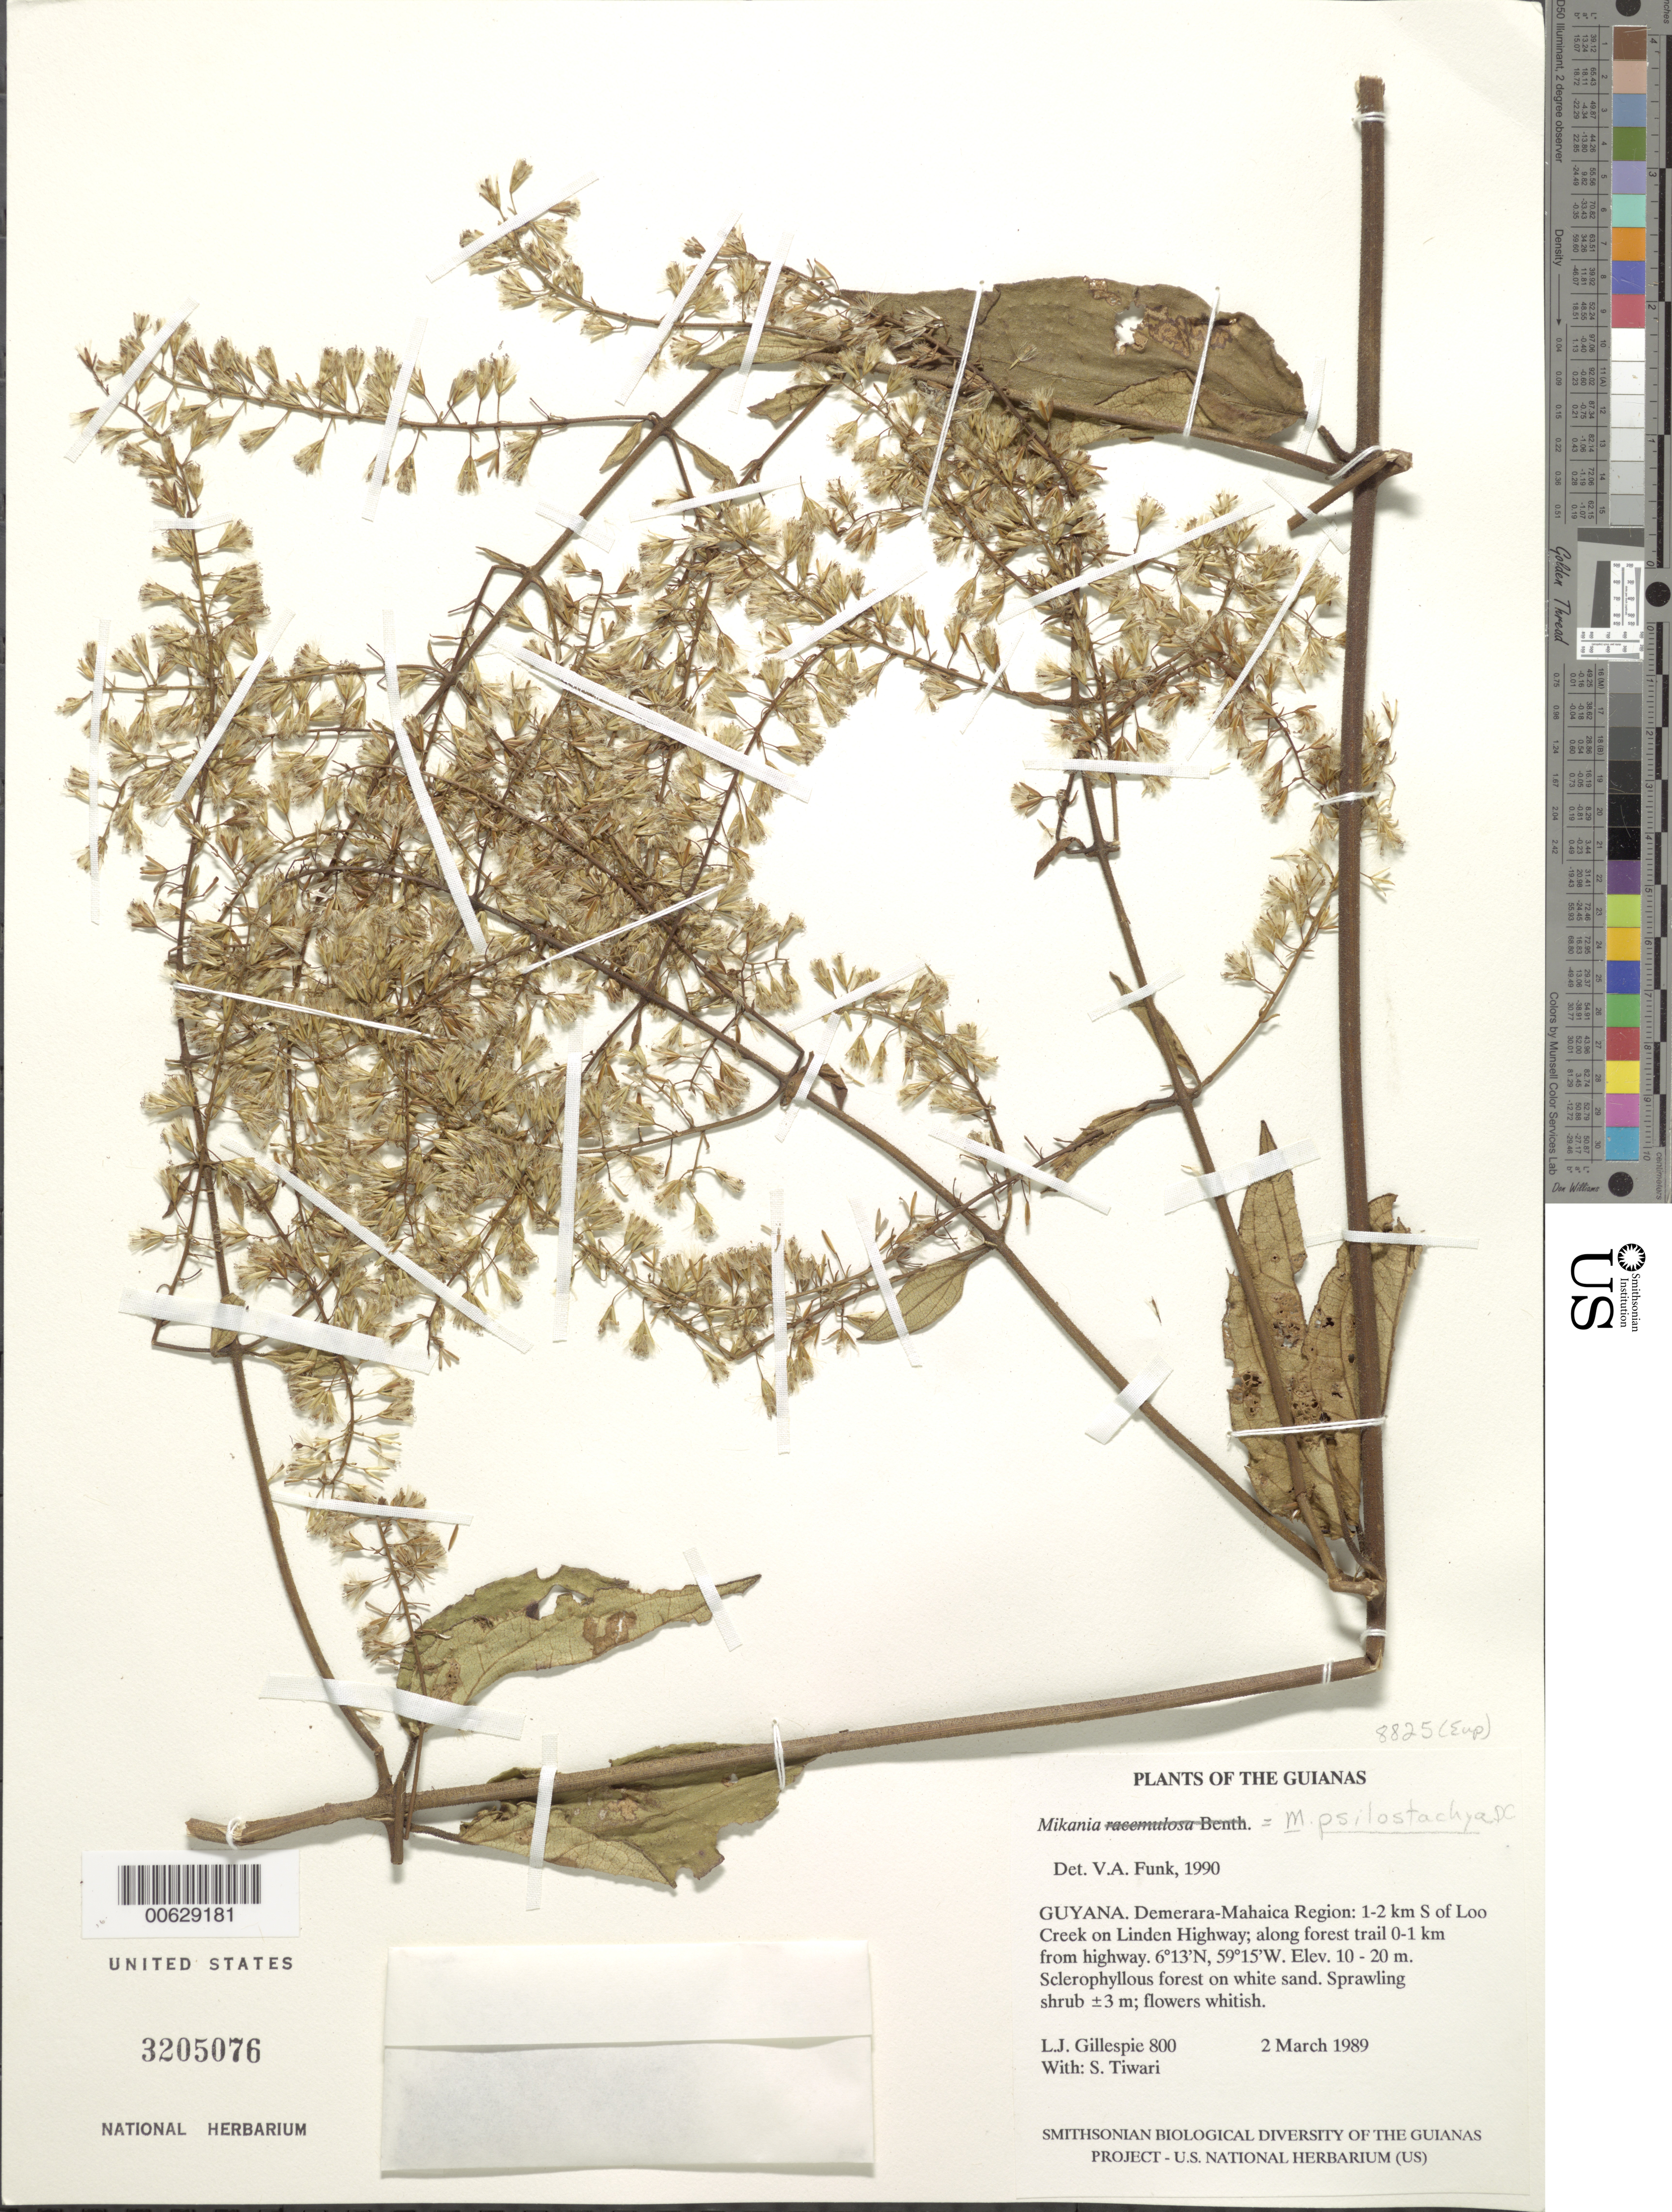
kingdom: Plantae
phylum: Tracheophyta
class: Magnoliopsida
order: Asterales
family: Asteraceae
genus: Mikania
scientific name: Mikania psilostachya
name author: DC.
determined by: Funk, Vicki A., (BOT), Smithsonian Institution - National Museum of Natural History (UNITED STATES)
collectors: L. J. Gillespie & S. Tiwari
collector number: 800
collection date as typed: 2 March 1989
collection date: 1989-03-02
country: Guyana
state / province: Demerara-Mahaica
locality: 1-2 km S of Loo Creek on Linden Highway; along forest trail 0-1 km from highway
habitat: Sclerophyllous forest on white sand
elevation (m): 10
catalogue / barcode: US 3205076